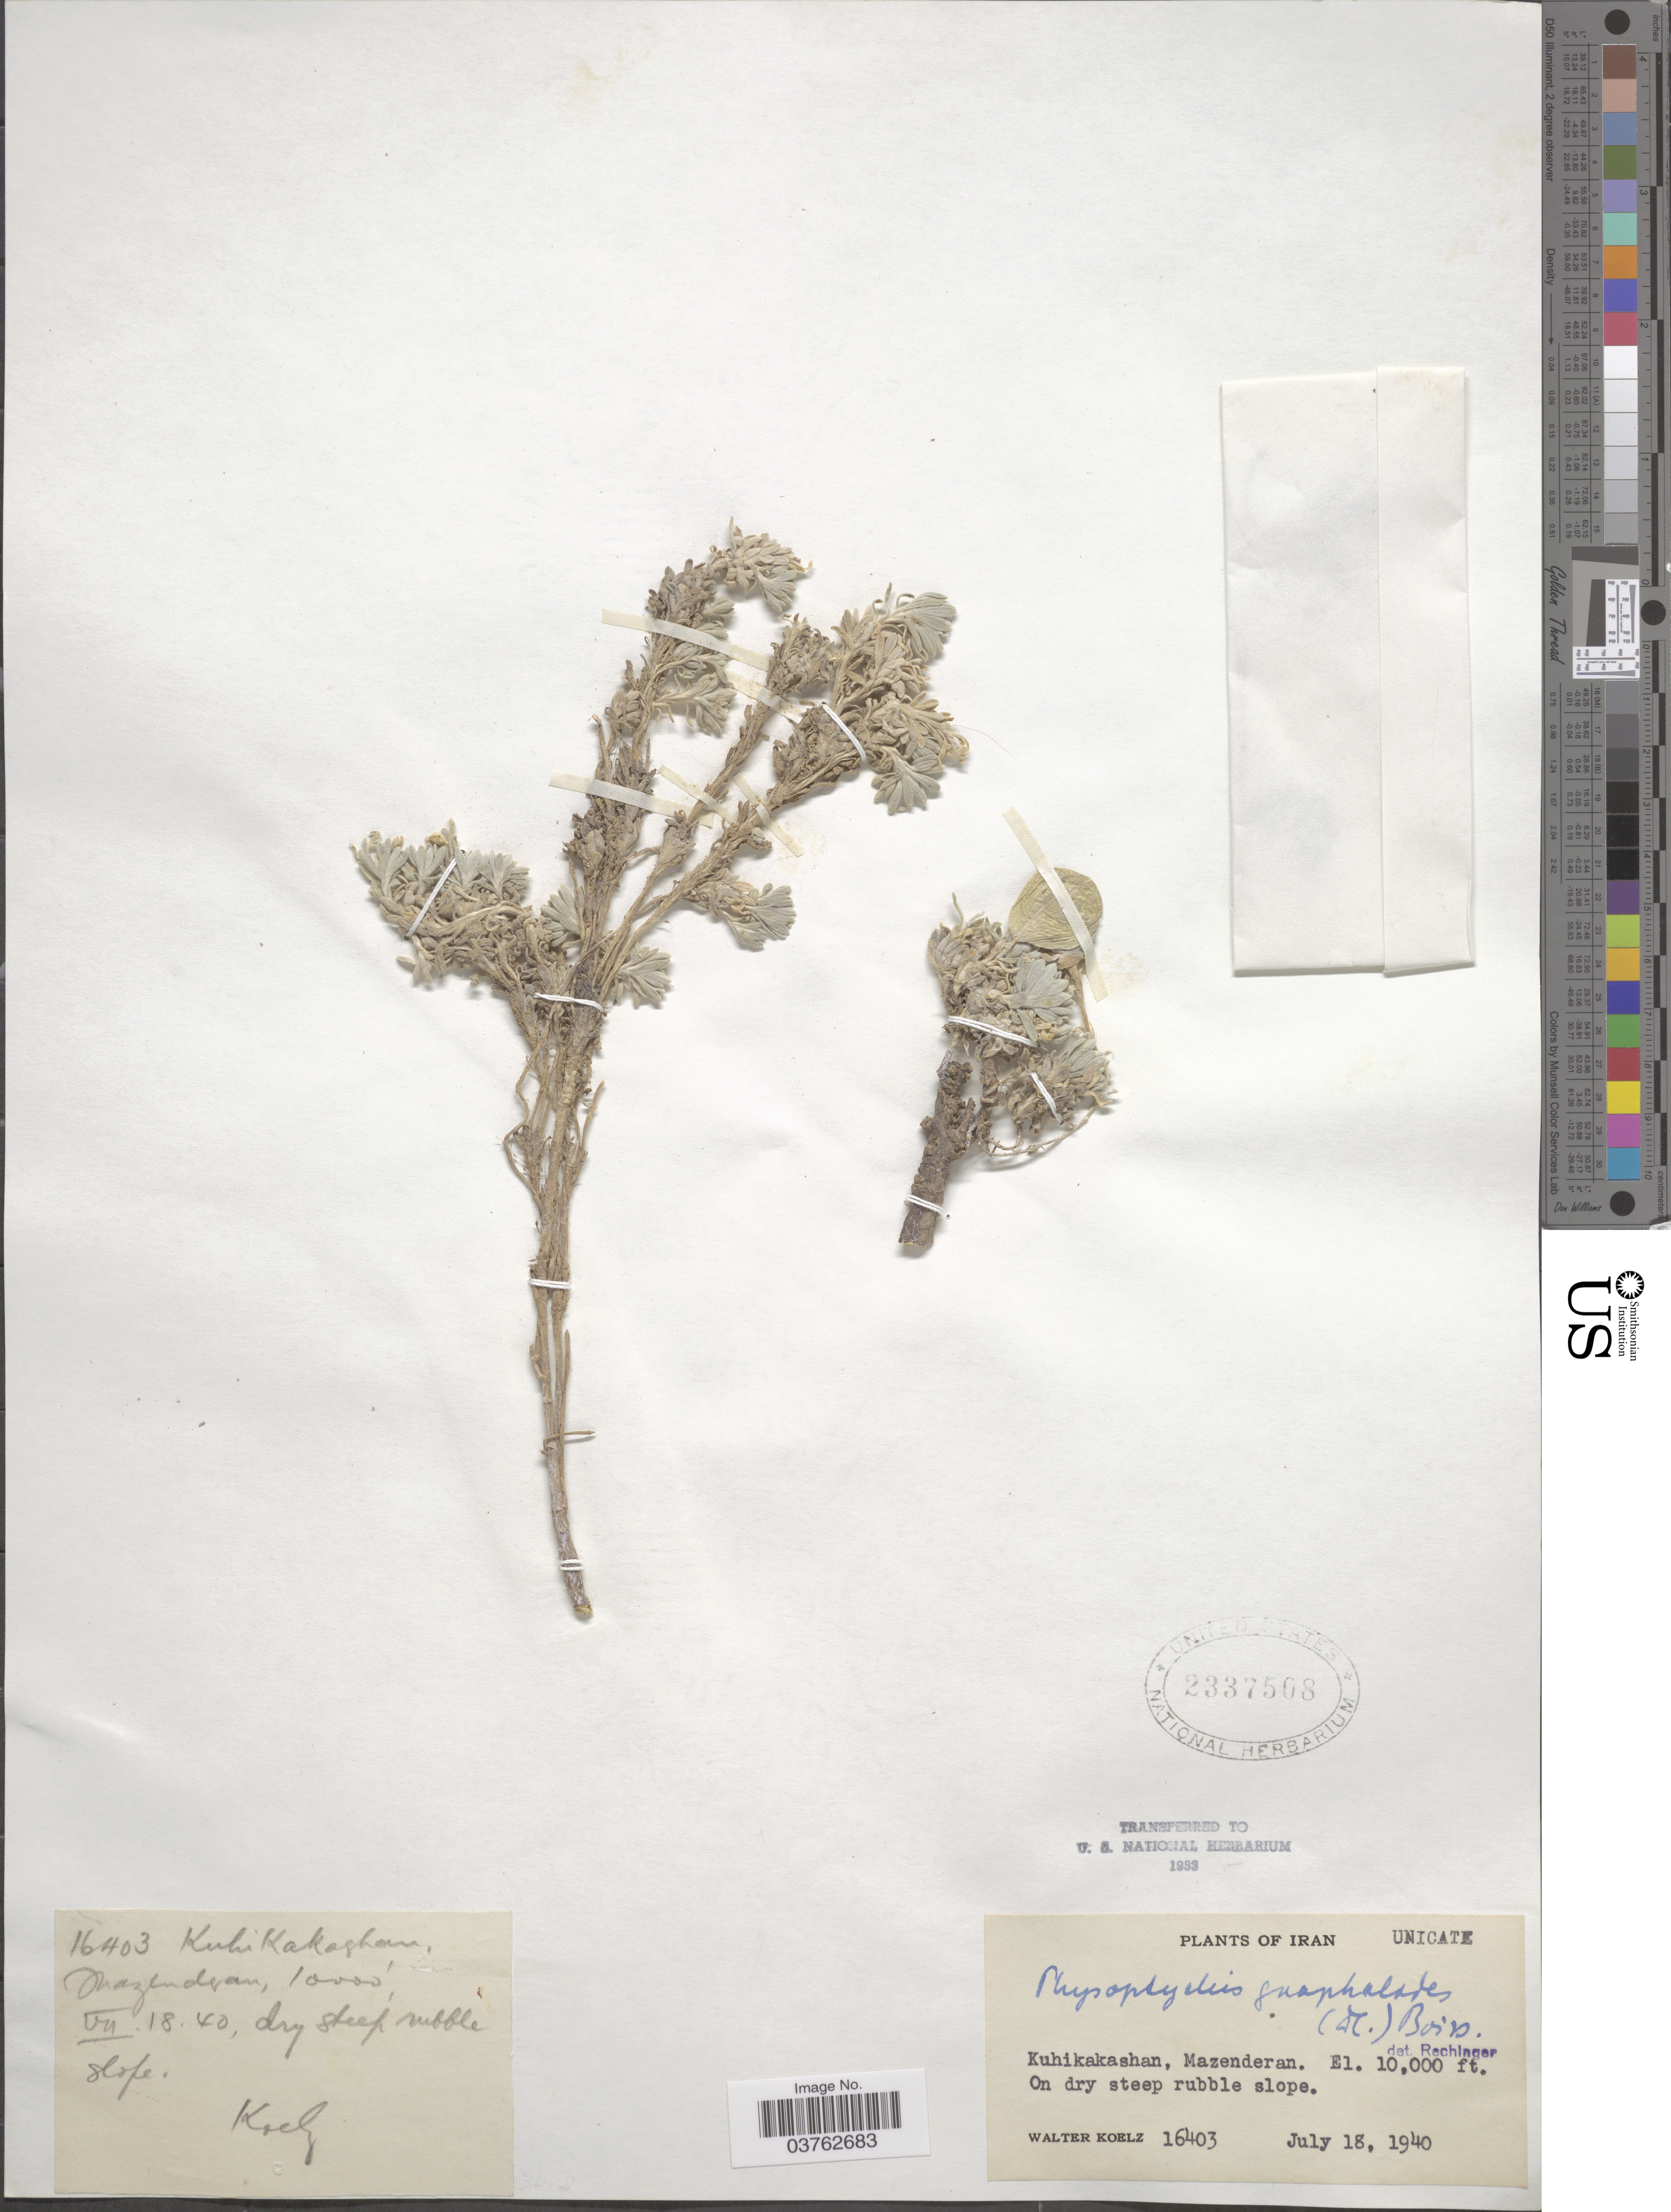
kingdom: Plantae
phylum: Tracheophyta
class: Magnoliopsida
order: Brassicales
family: Brassicaceae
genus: Physoptychis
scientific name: Physoptychis gnaphalodes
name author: (DC.) Boiss.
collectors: W. N. Koelz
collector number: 16403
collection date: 1940-07-18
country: Iran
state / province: Mazandaran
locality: Kuhikakashan, Mazenderan.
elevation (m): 3048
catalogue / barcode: US 2337508